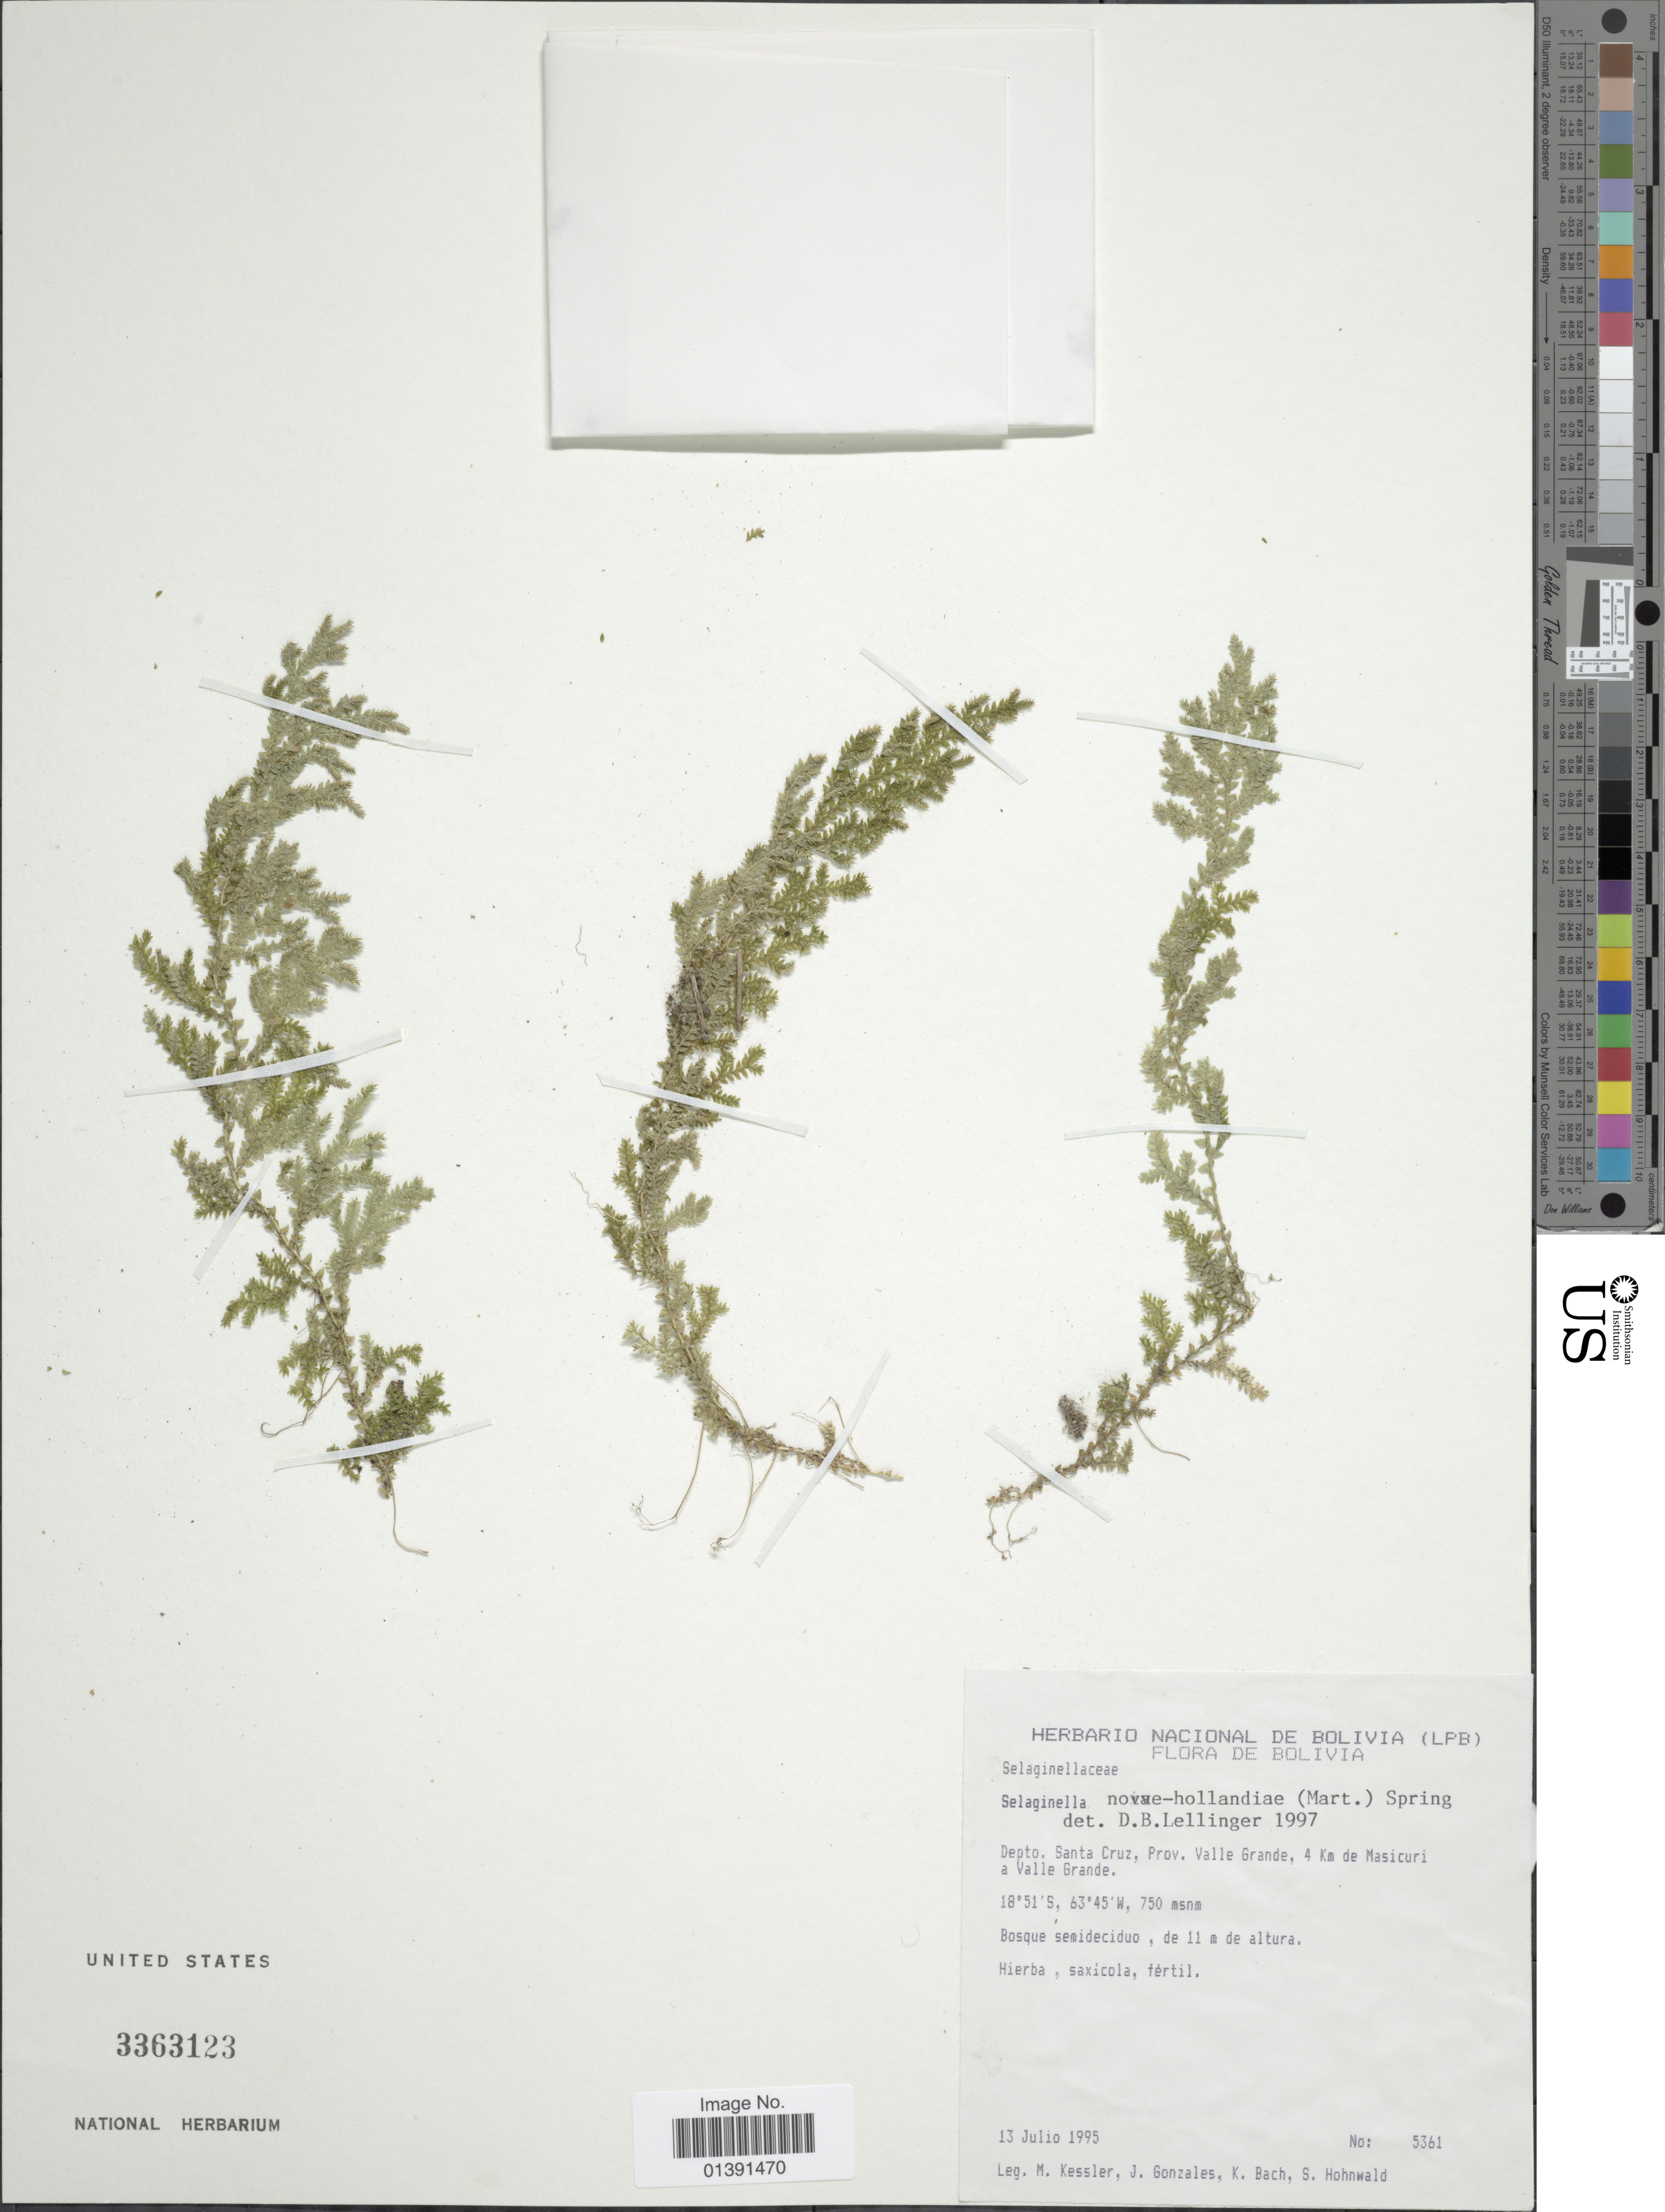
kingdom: Plantae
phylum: Tracheophyta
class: Lycopodiopsida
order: Selaginellales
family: Selaginellaceae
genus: Selaginella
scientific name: Selaginella novae-hollandiae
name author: (Sw.) Spring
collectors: M. Kessler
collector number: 5361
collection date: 1995-07-13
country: Bolivia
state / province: Santa Cruz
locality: Prov. Valle Grande, 4km de Masicuri a Valle Grande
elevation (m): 750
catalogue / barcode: US 3363123